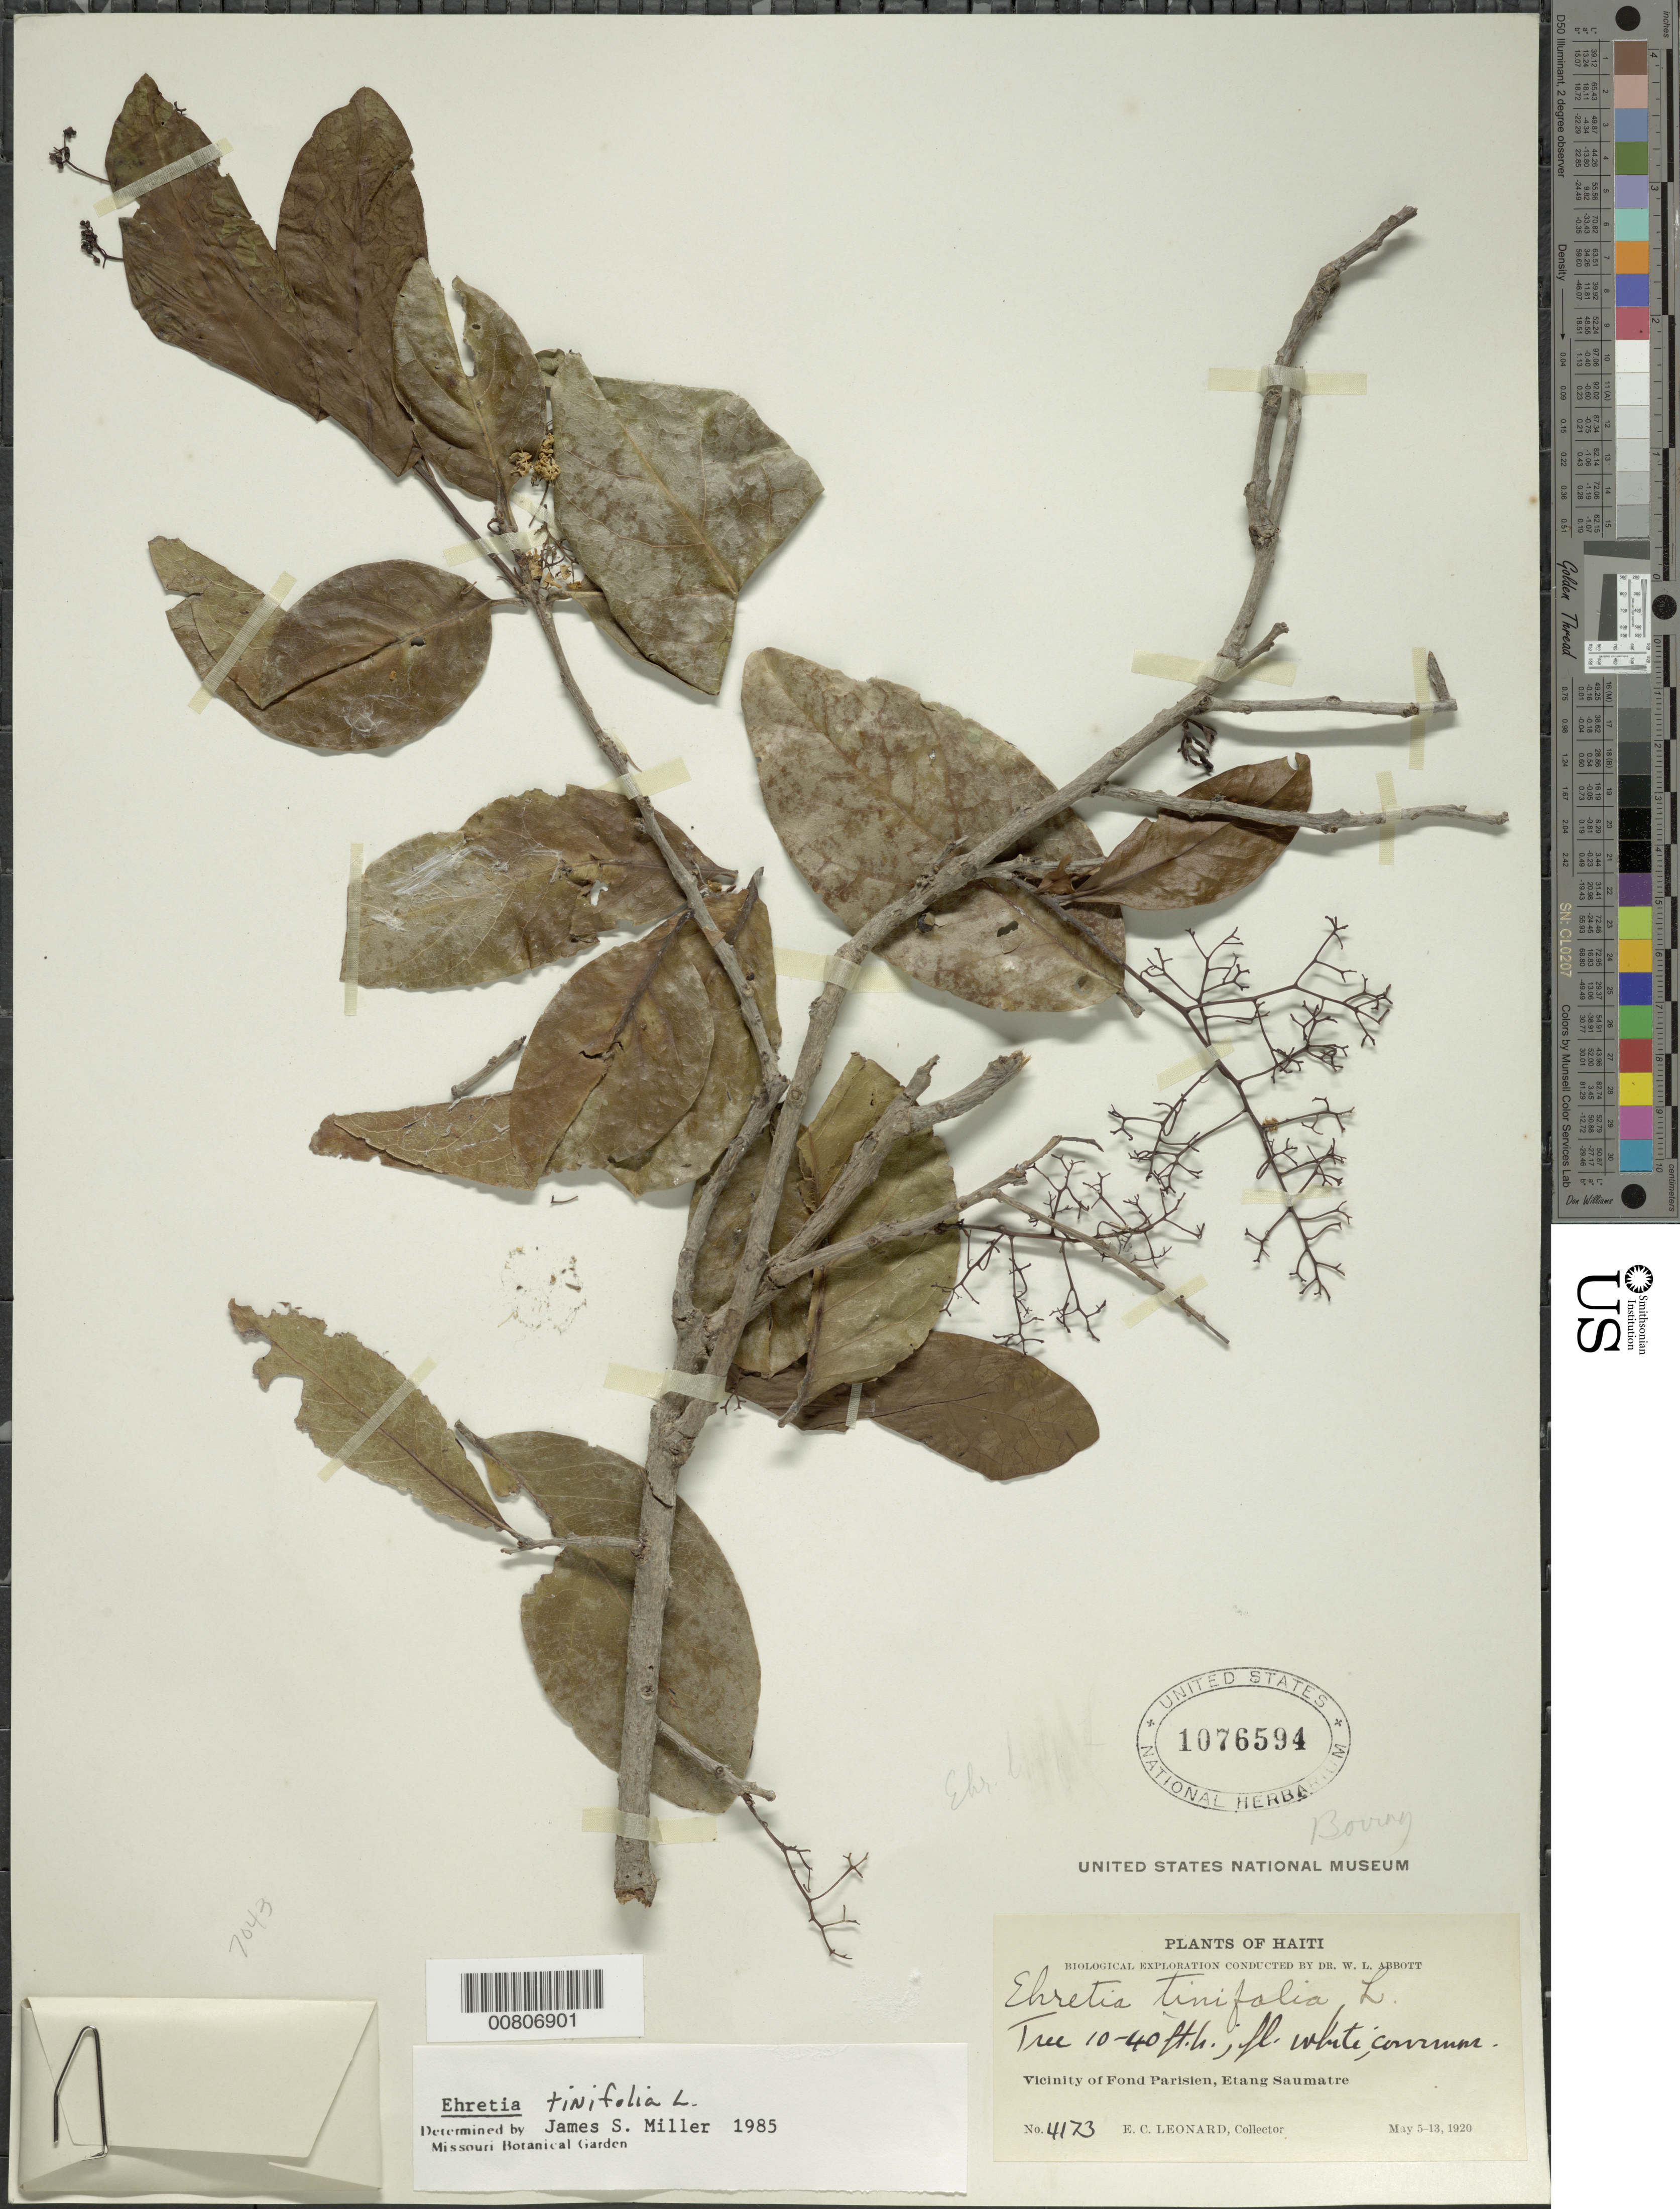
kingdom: Plantae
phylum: Tracheophyta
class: Magnoliopsida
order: Boraginales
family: Ehretiaceae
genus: Ehretia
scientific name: Ehretia tinifolia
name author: L.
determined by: Miller, James S., (MO), Missouri Botanical Garden (UNITED STATES)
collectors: E. C. Leonard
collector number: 4173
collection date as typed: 05 May 1920 to 13 May 1920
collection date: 1920-05-05/1920-05-13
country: Haiti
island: Hispaniola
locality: Fond Parisien, Etang Saumatre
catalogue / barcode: US 1076594